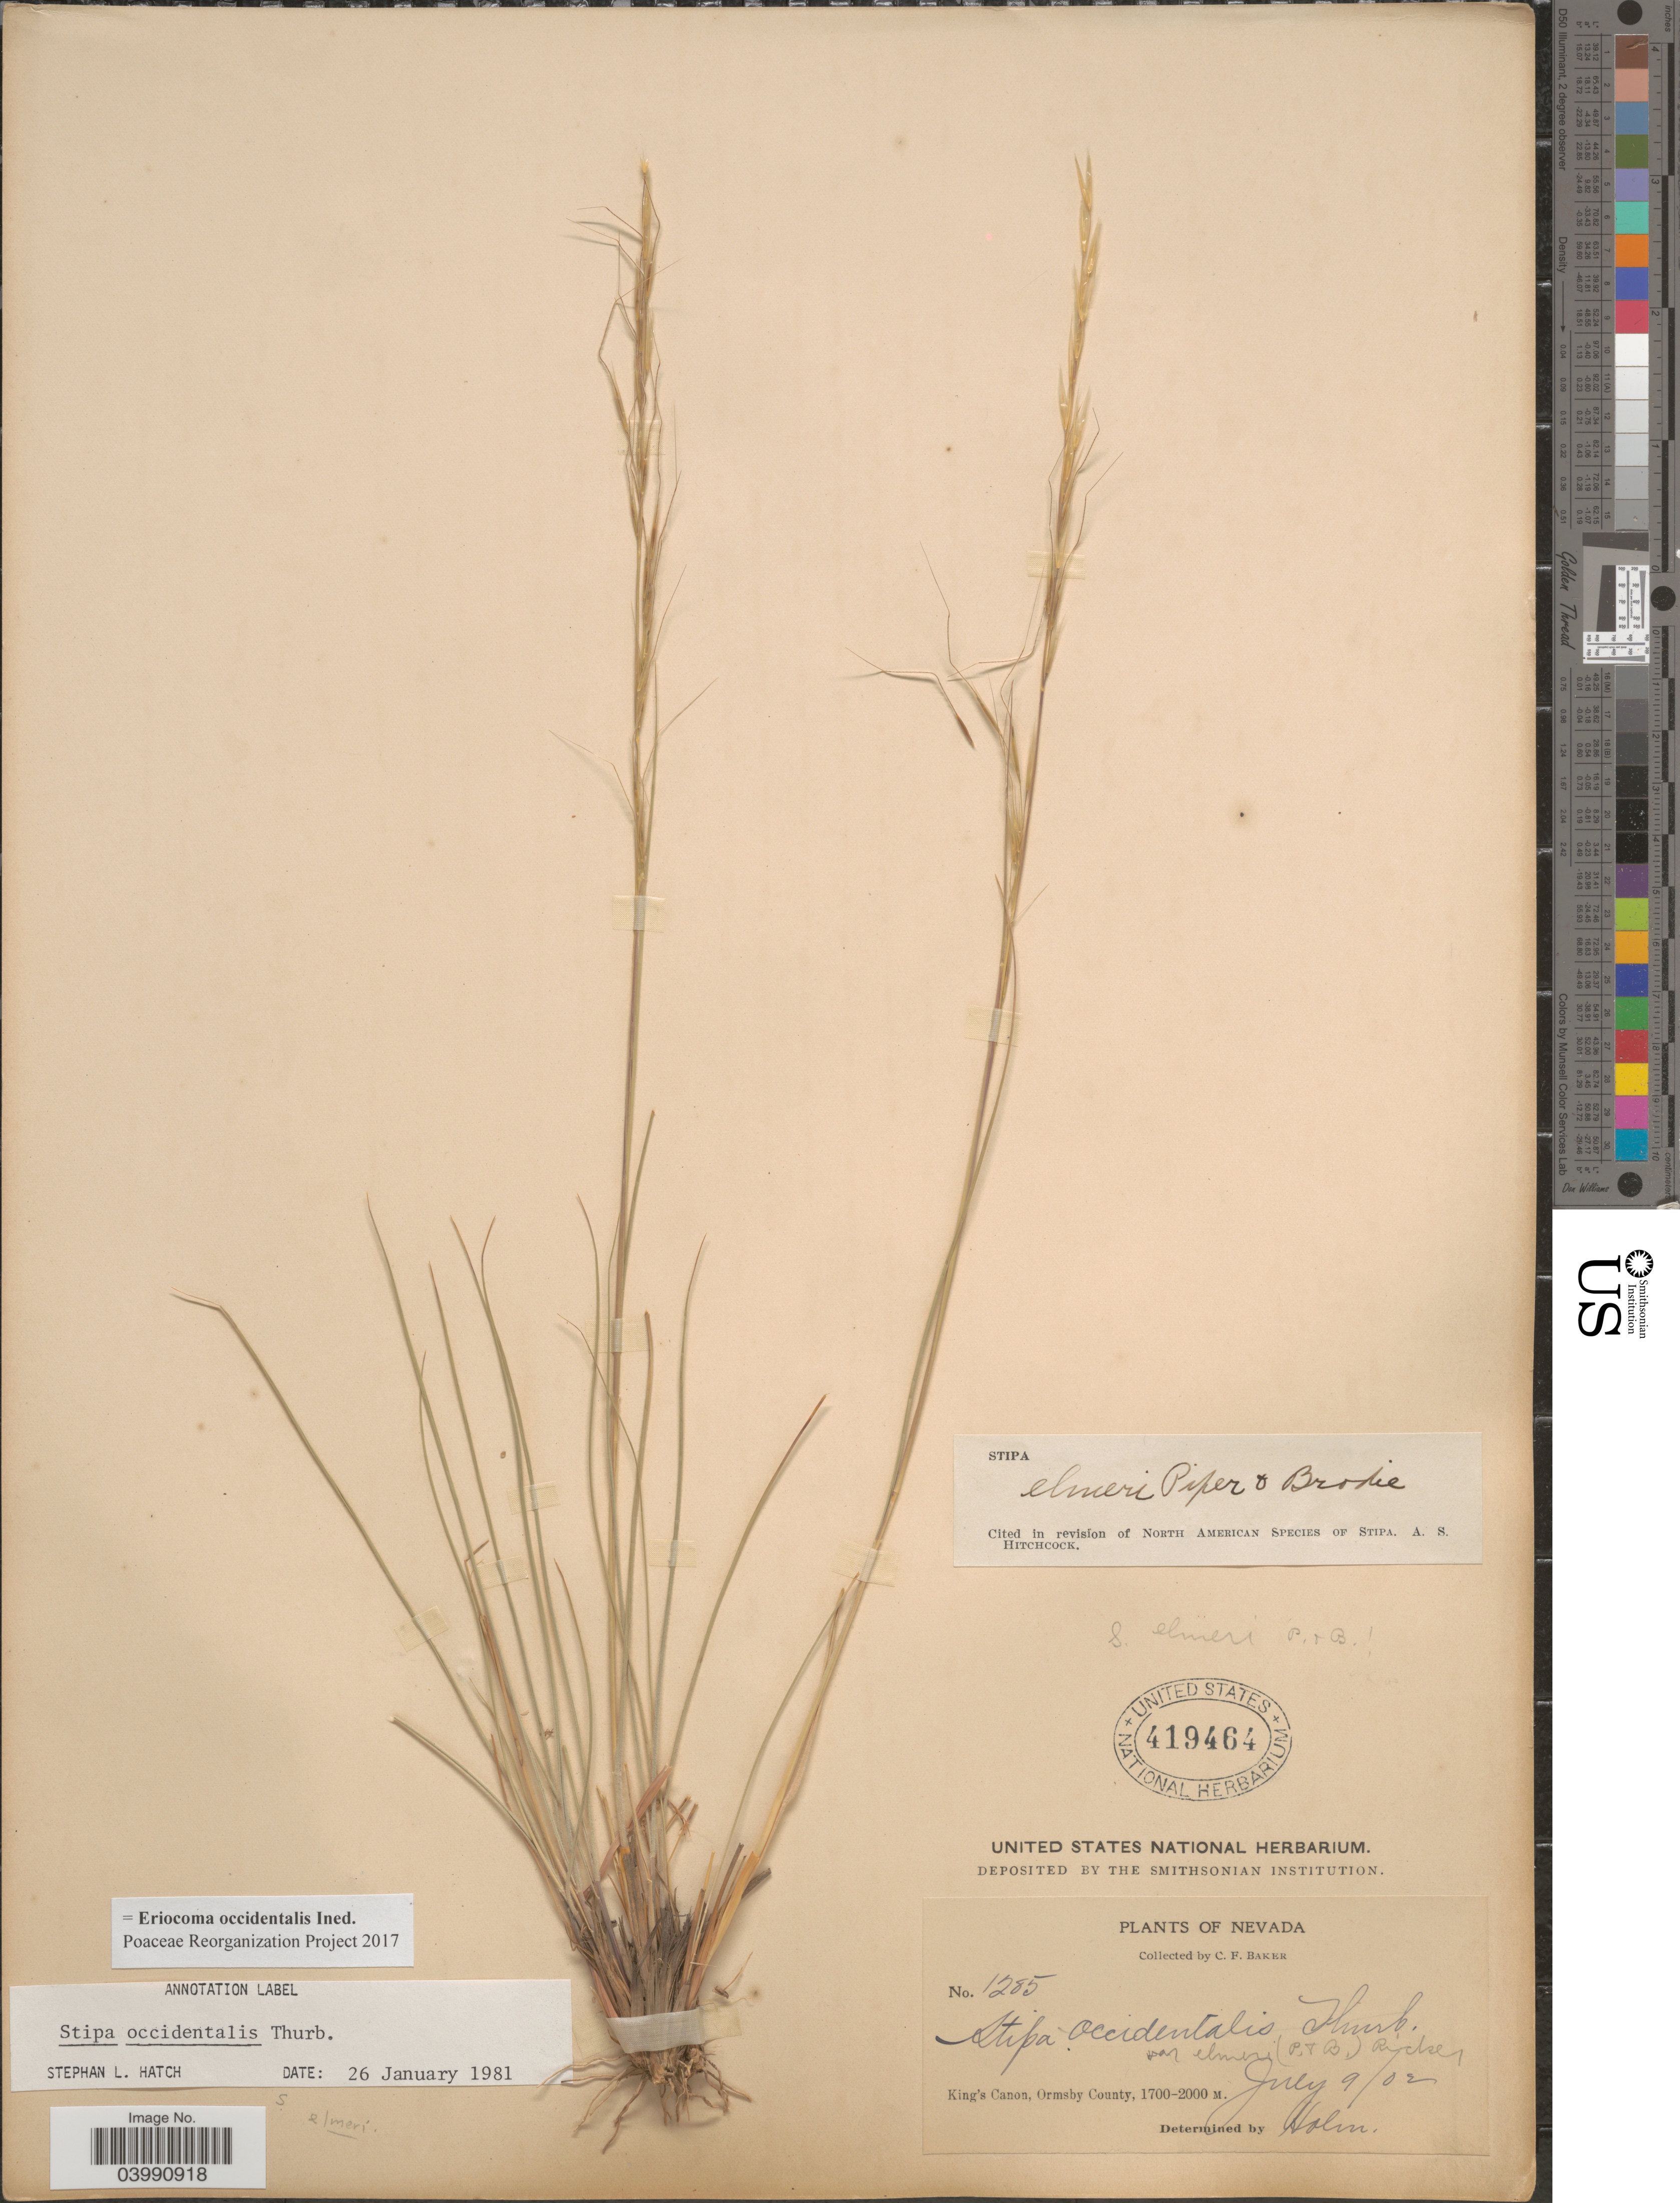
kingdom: Plantae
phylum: Tracheophyta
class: Liliopsida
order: Poales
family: Poaceae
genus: Eriocoma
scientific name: Eriocoma occidentalis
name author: (Thurb. ex S. Watson) Romasch.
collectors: C. F. Baker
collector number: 1285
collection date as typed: Transcribed d/m/y: 9/7/2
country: United States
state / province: Nevada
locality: King's Canon, Ormsby County.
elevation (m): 1700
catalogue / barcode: US 419464